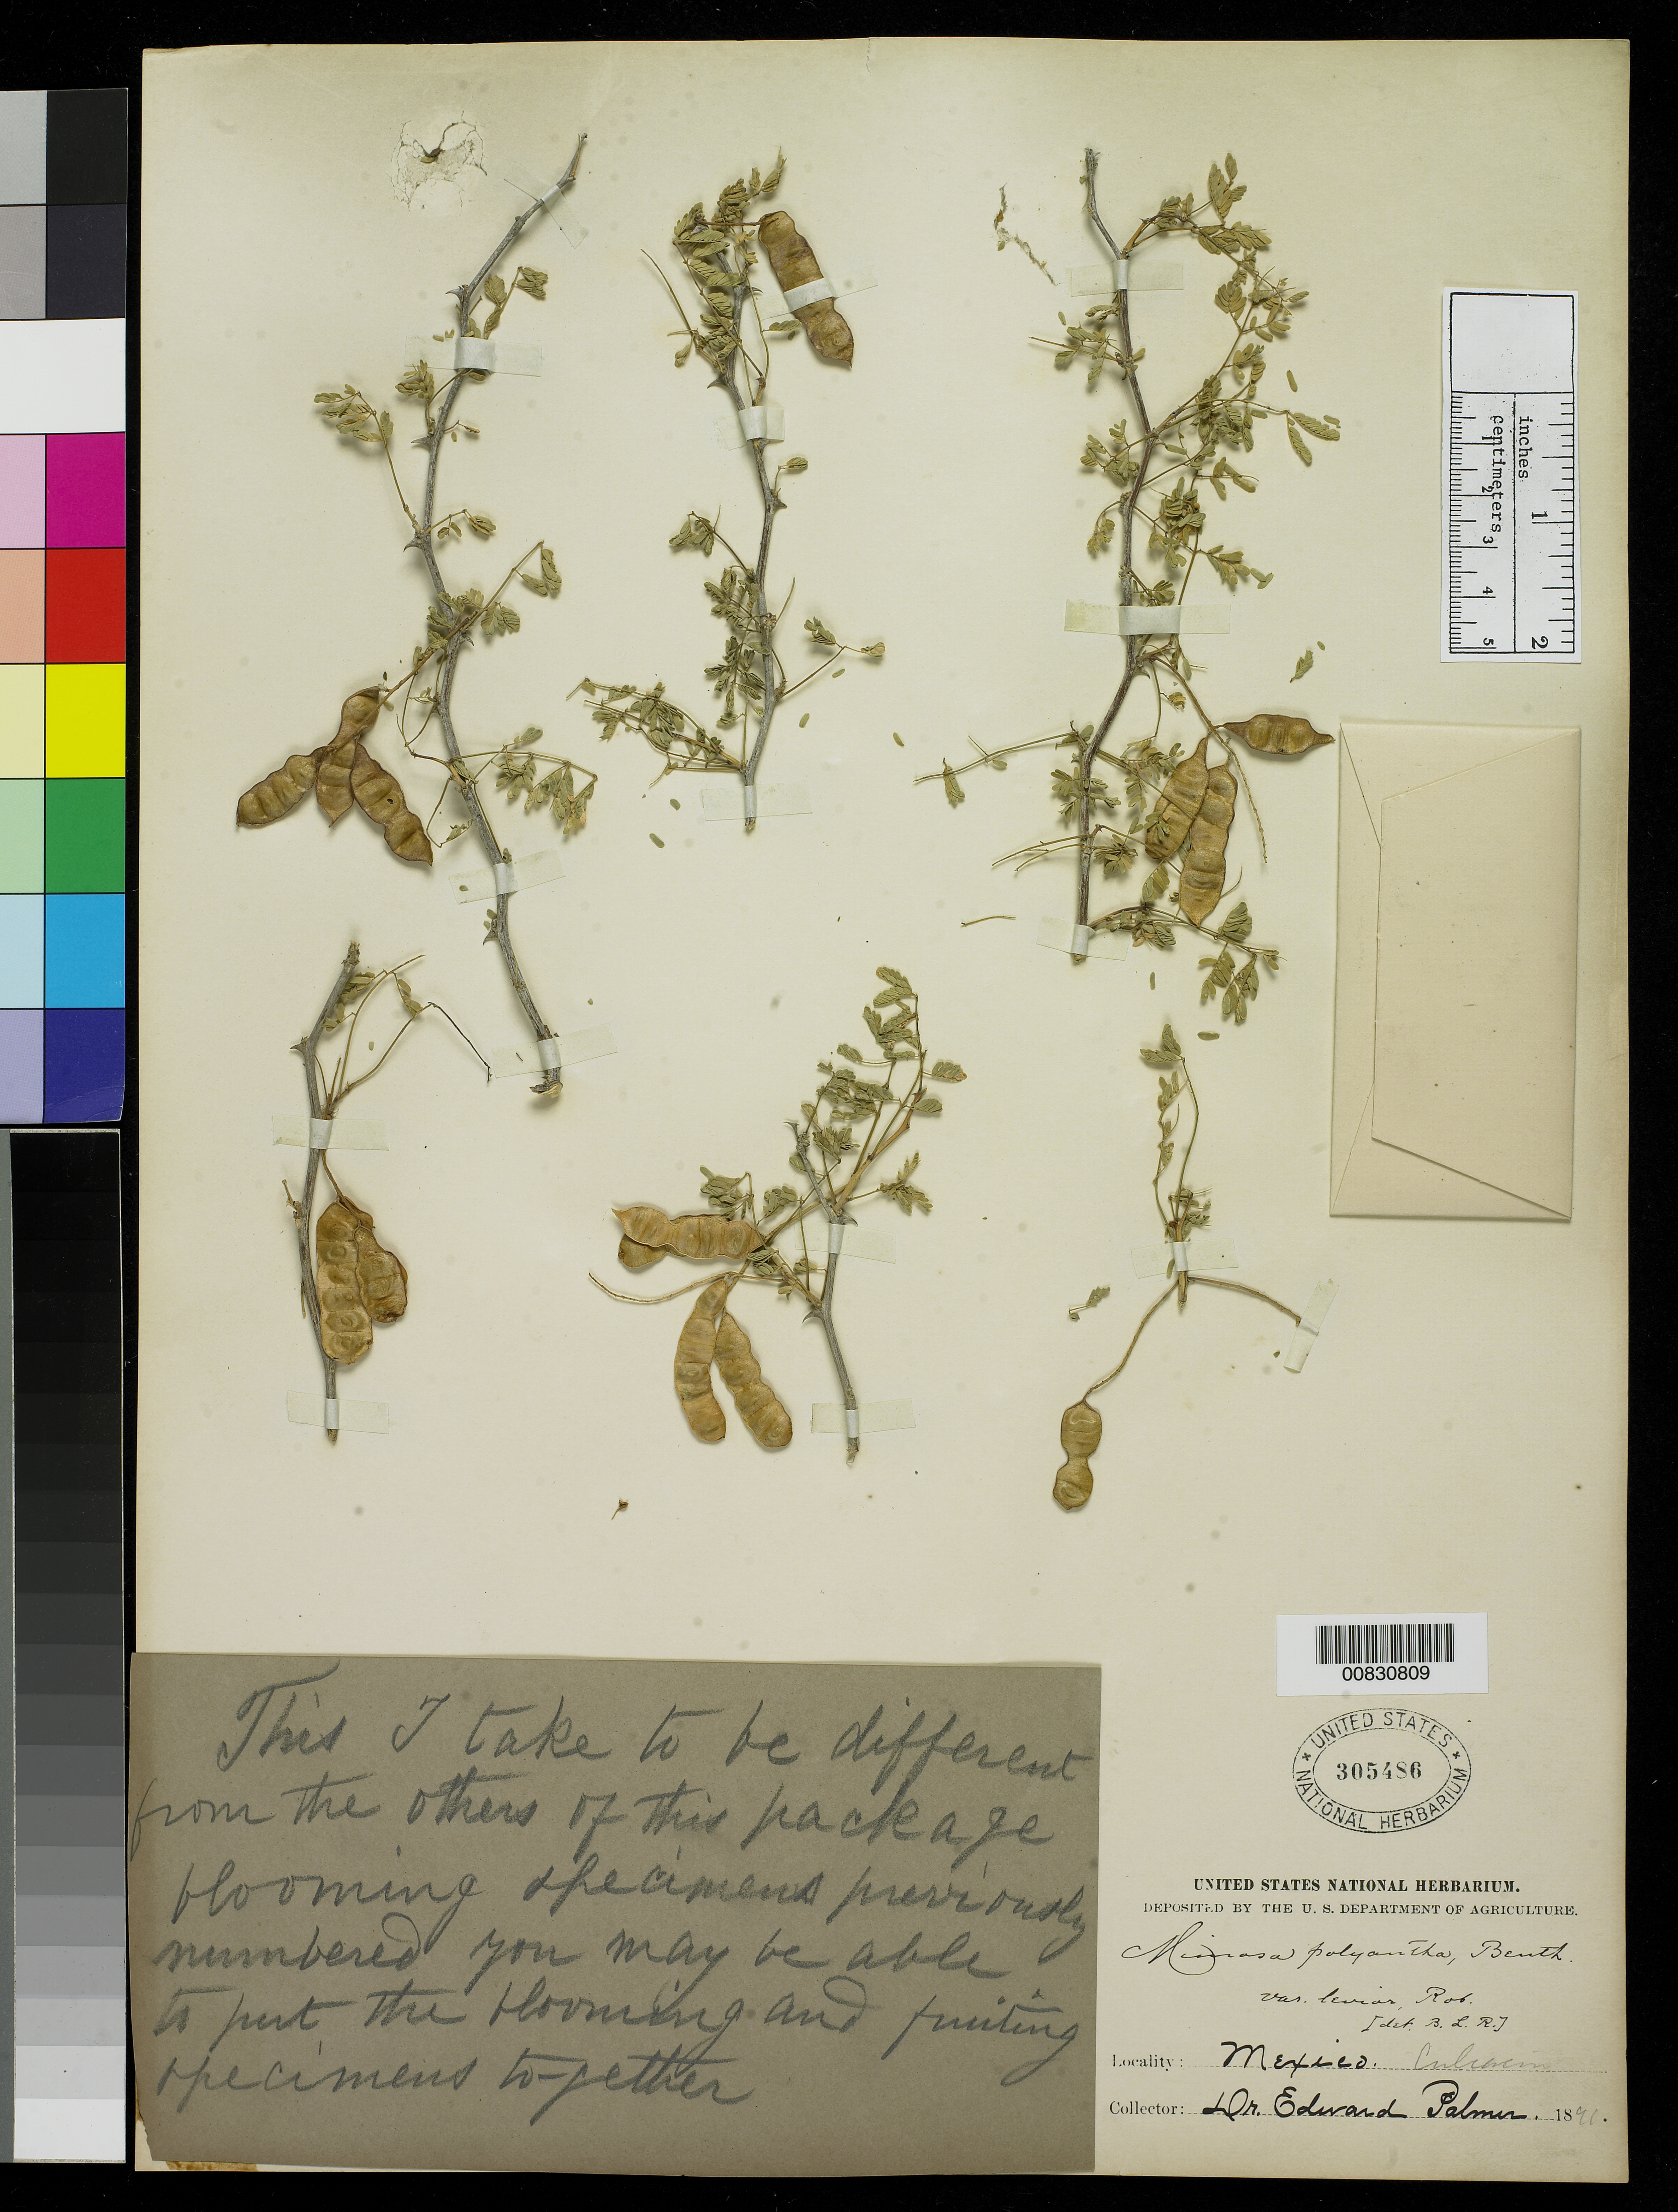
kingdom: Plantae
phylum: Tracheophyta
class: Magnoliopsida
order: Fabales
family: Fabaceae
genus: Mimosa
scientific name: Mimosa polyantha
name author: Benth.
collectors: E. Palmer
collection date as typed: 1891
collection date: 1891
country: Mexico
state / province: Sinaloa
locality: Culiacan, Sinaloa.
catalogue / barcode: US 305486